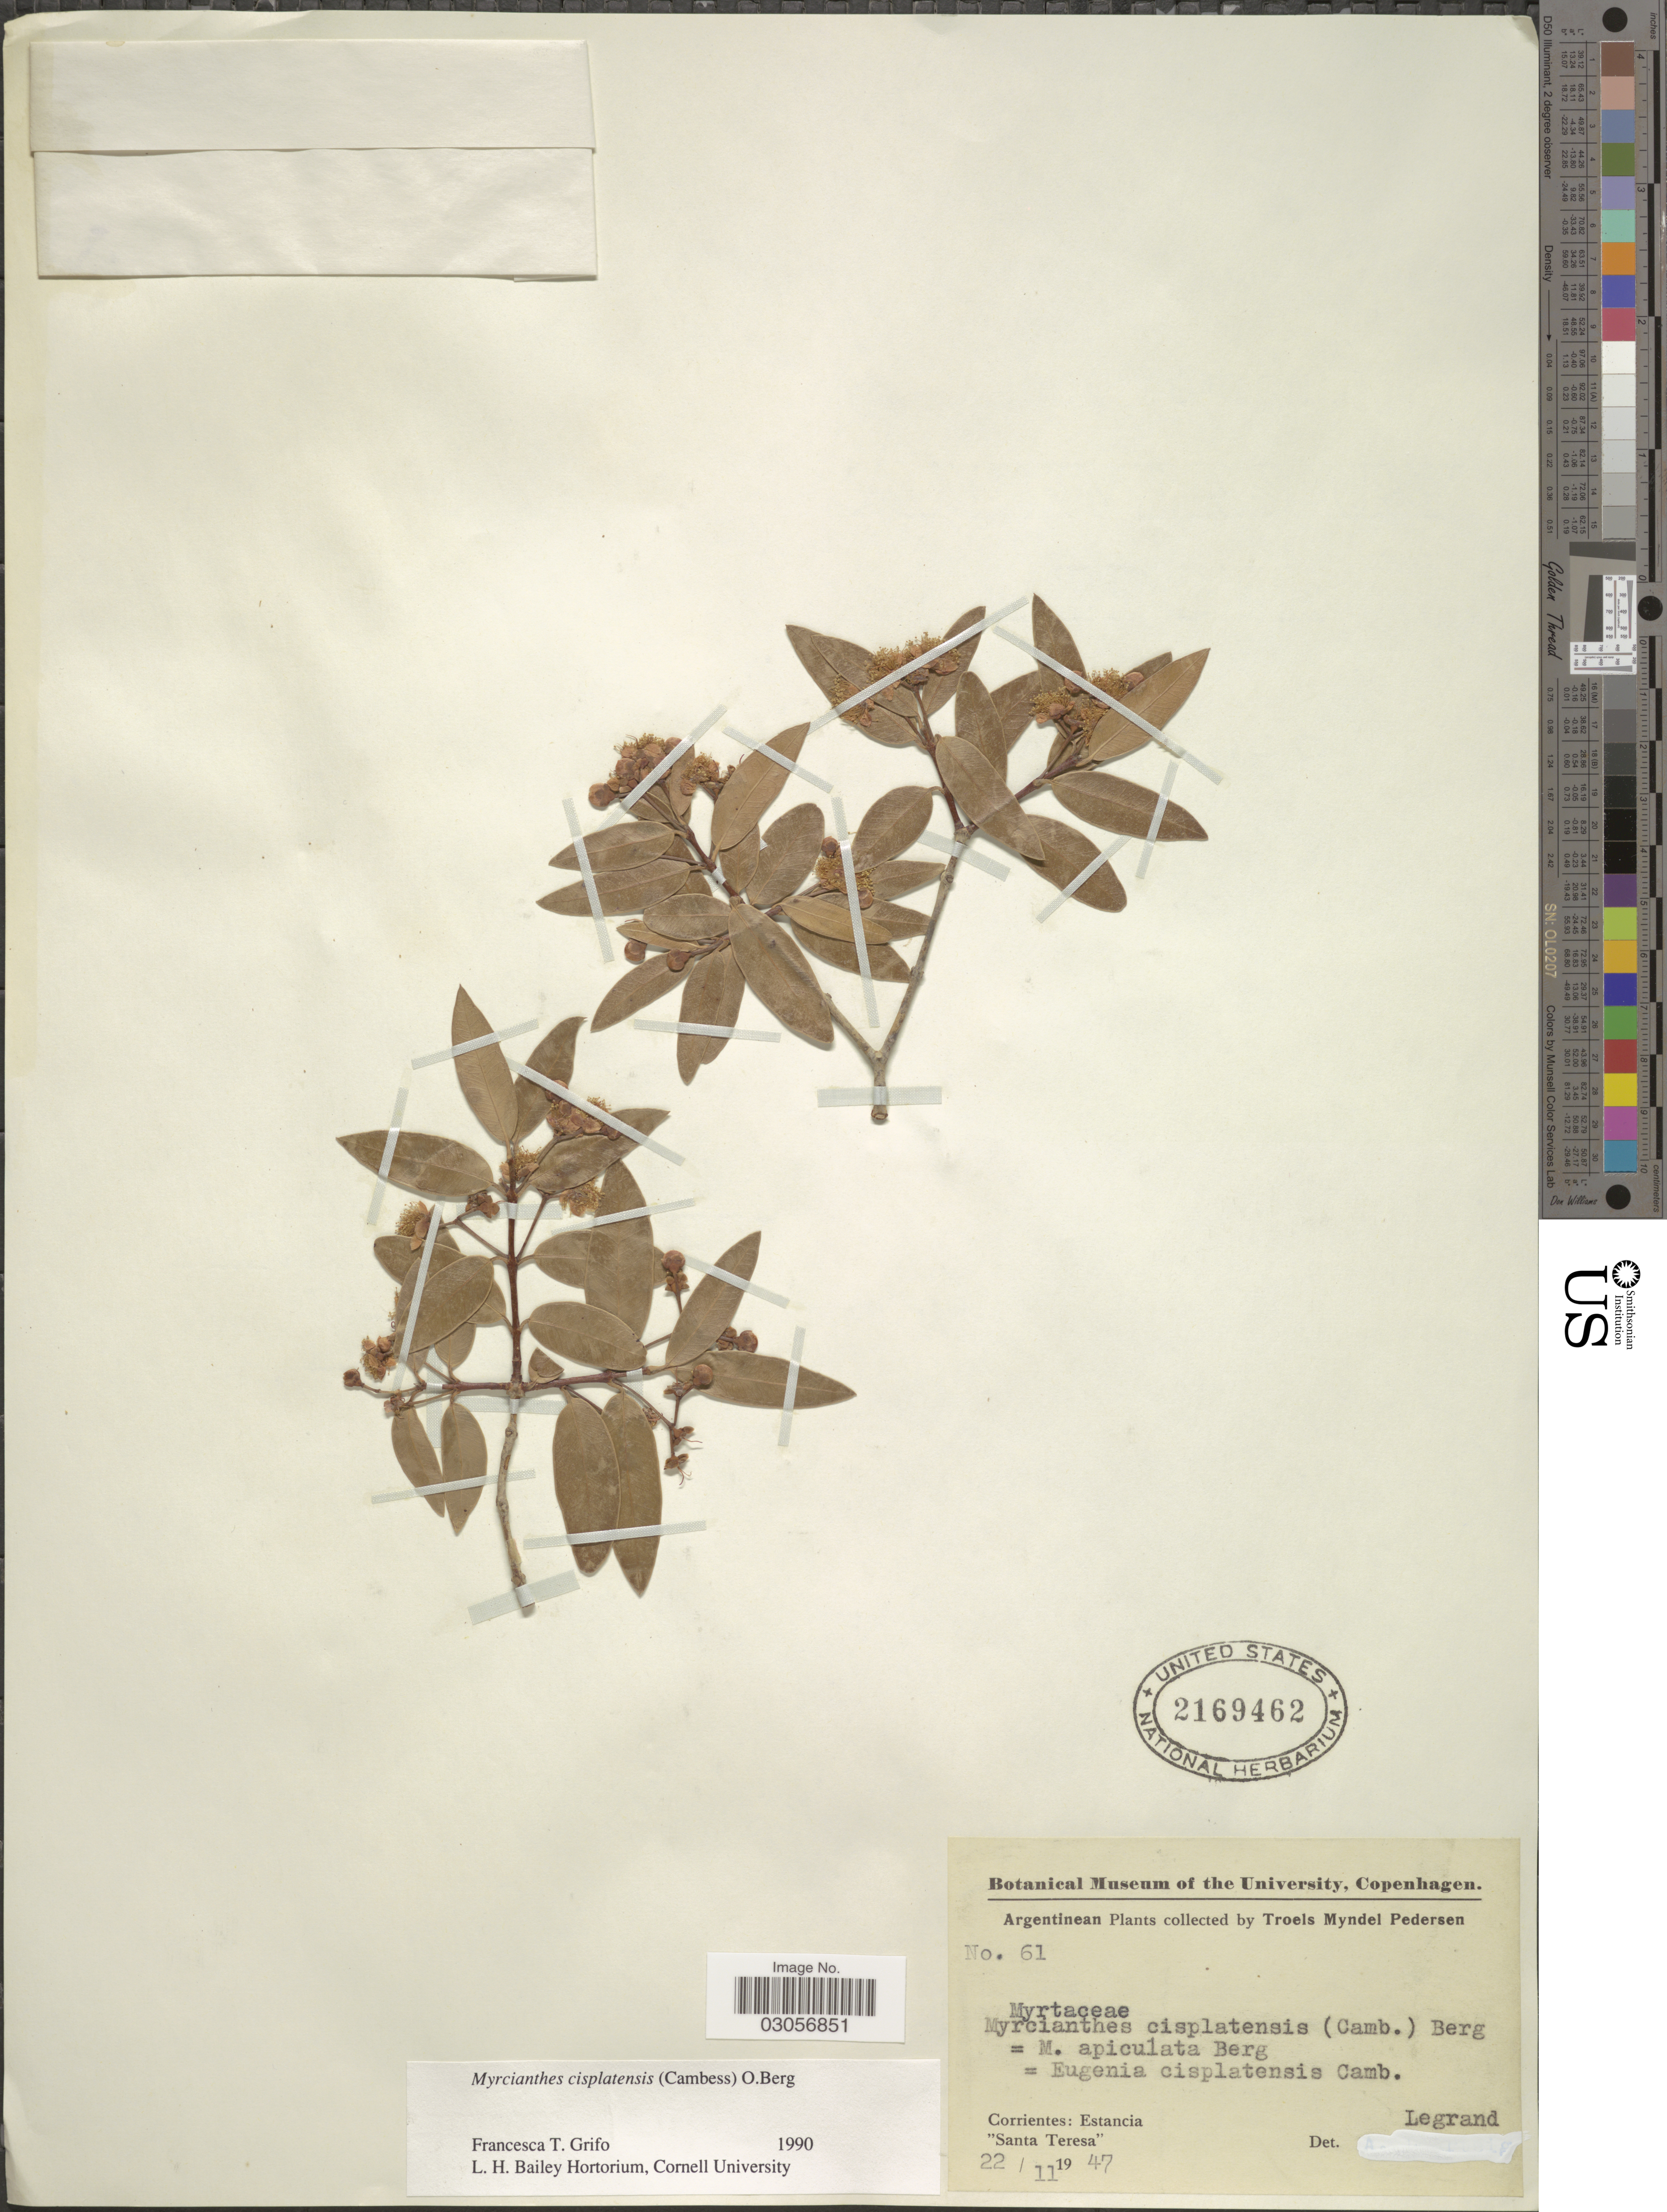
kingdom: Plantae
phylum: Tracheophyta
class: Magnoliopsida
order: Myrtales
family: Myrtaceae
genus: Myrcianthes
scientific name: Myrcianthes cisplatensis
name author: (Cambess.) O. Berg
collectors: T. Pederson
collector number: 61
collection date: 1947-11-22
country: Argentina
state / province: Corrientes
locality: Estancia "Santa Teresa".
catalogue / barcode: US 2169462